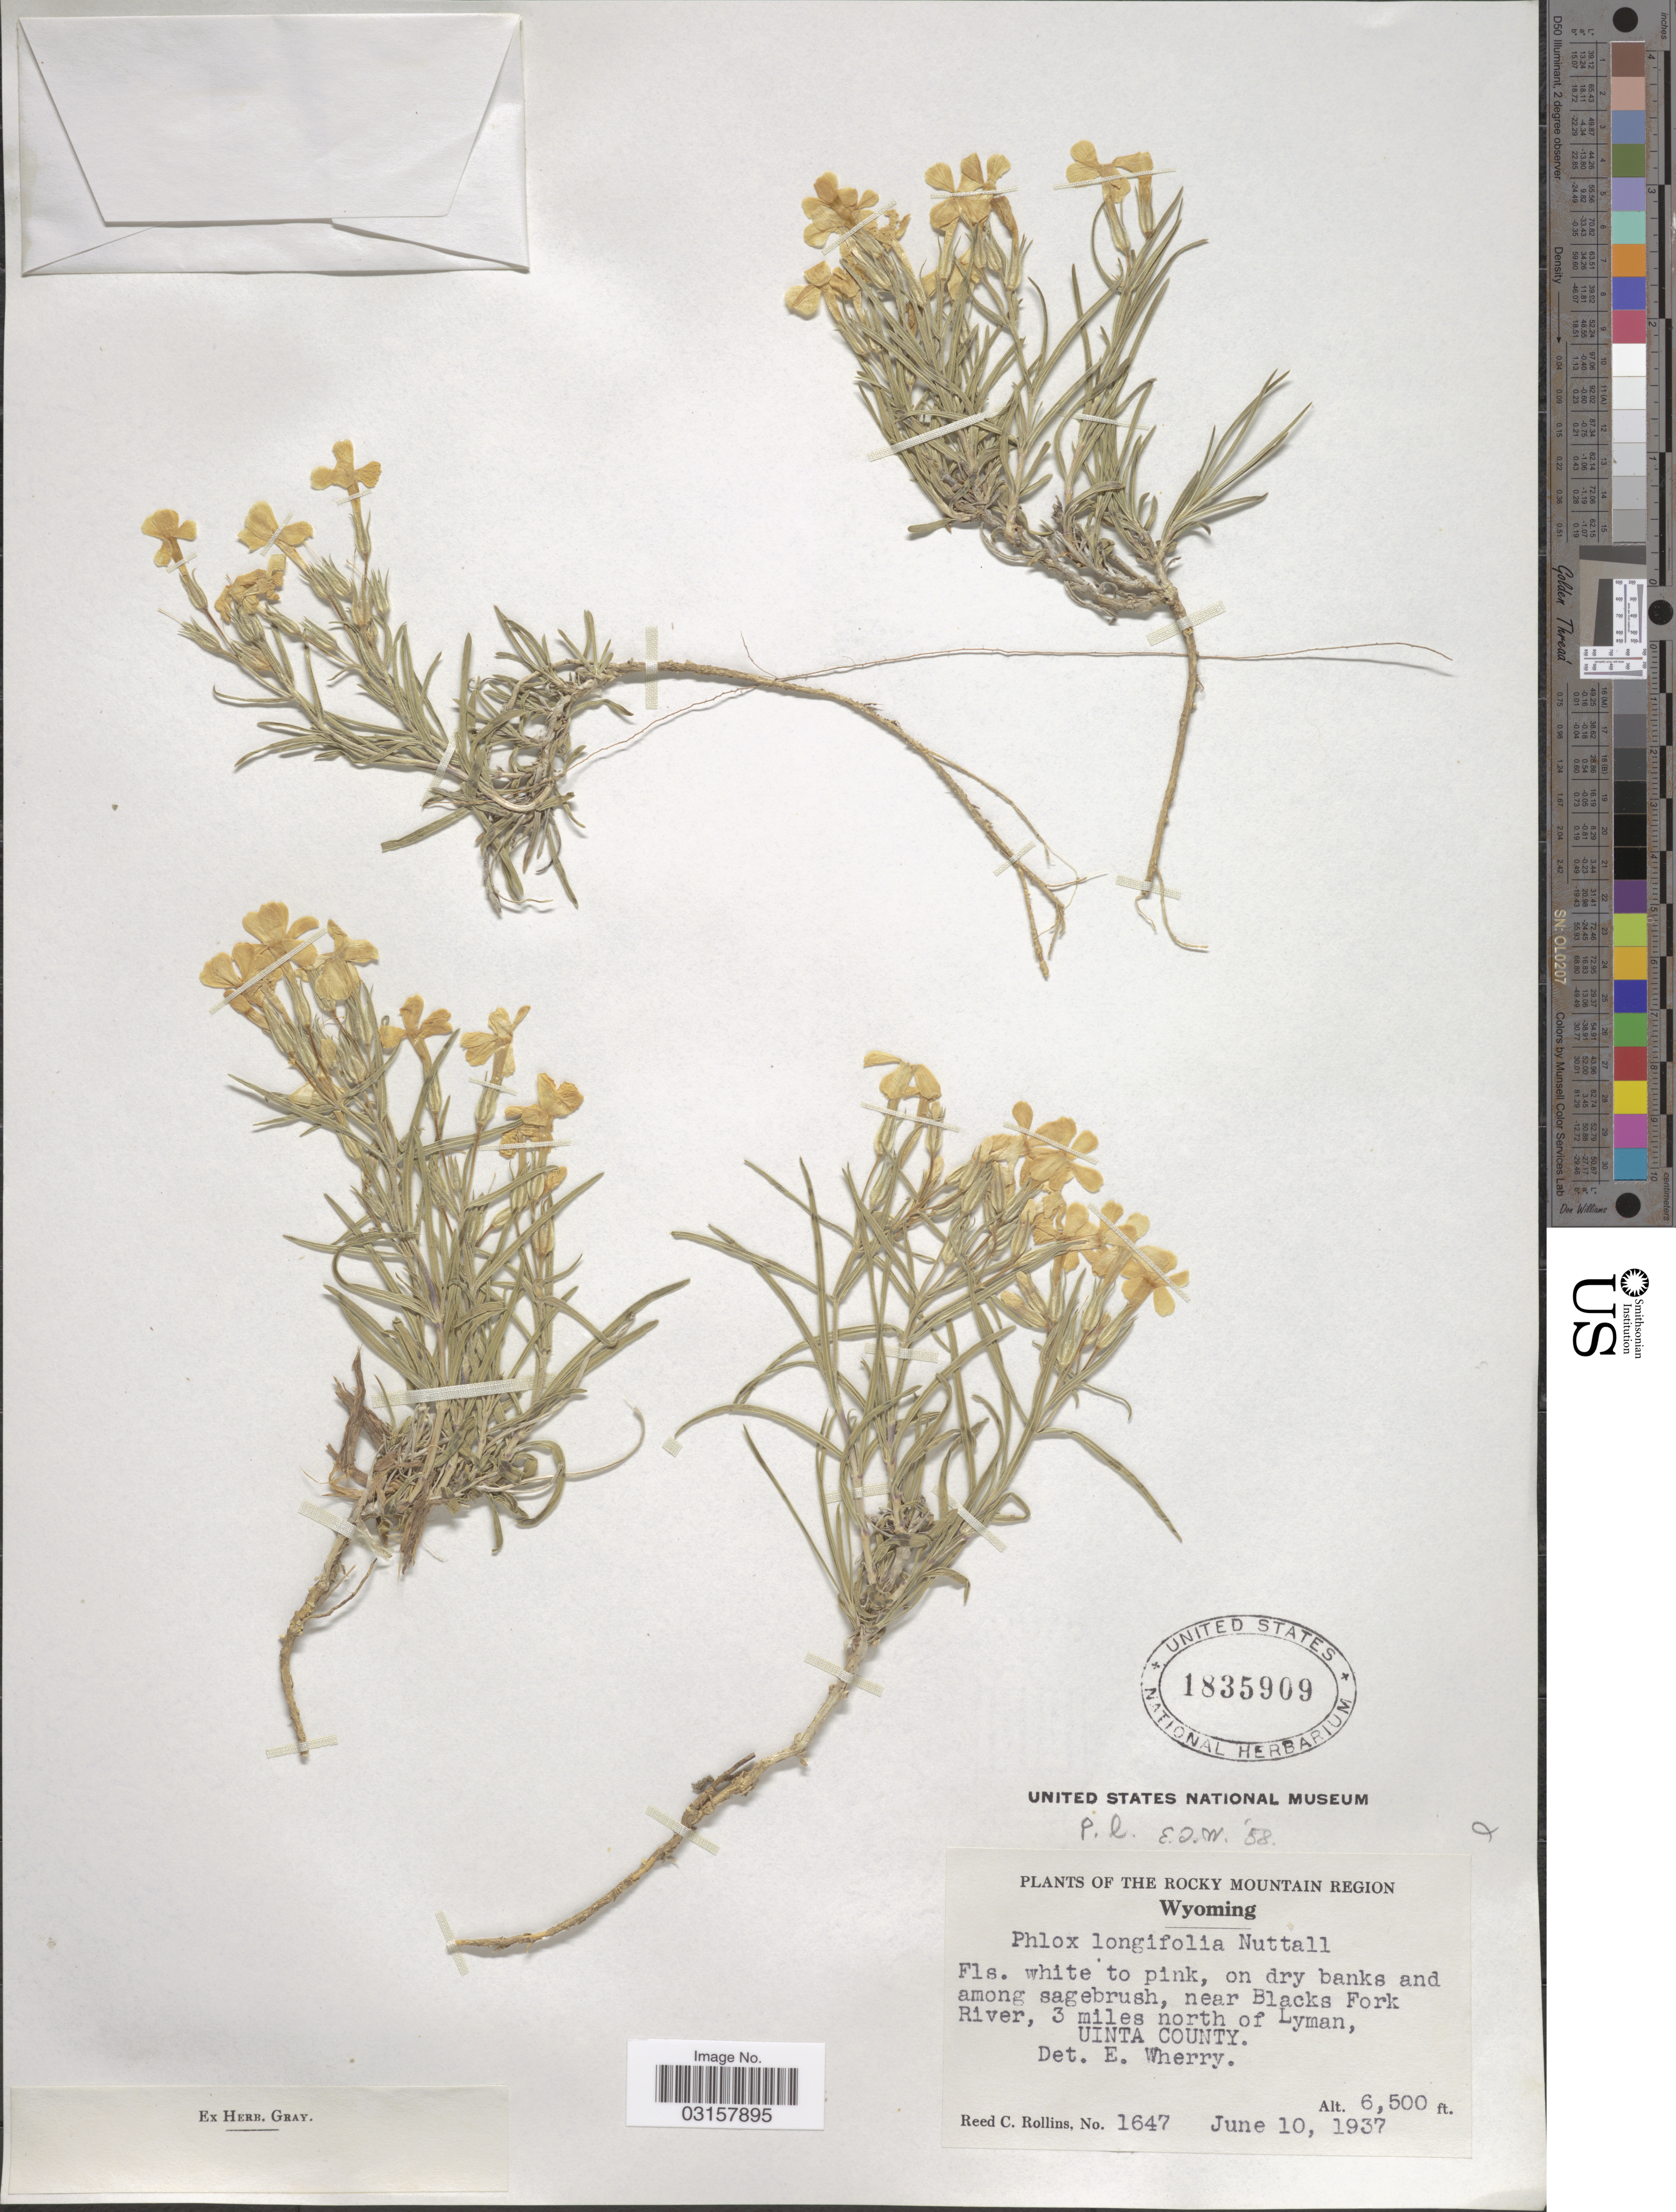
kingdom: Plantae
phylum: Tracheophyta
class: Magnoliopsida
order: Ericales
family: Polemoniaceae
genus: Phlox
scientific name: Phlox longifolia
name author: Nutt.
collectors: R. C. Rollins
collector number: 1647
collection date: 1937-06-10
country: United States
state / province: Wyoming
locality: Near Blacks Fork River, 3 miles north of Lyman, Uinta County.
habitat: on dry banks and among sagebrush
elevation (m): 1981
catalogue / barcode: US 1835909